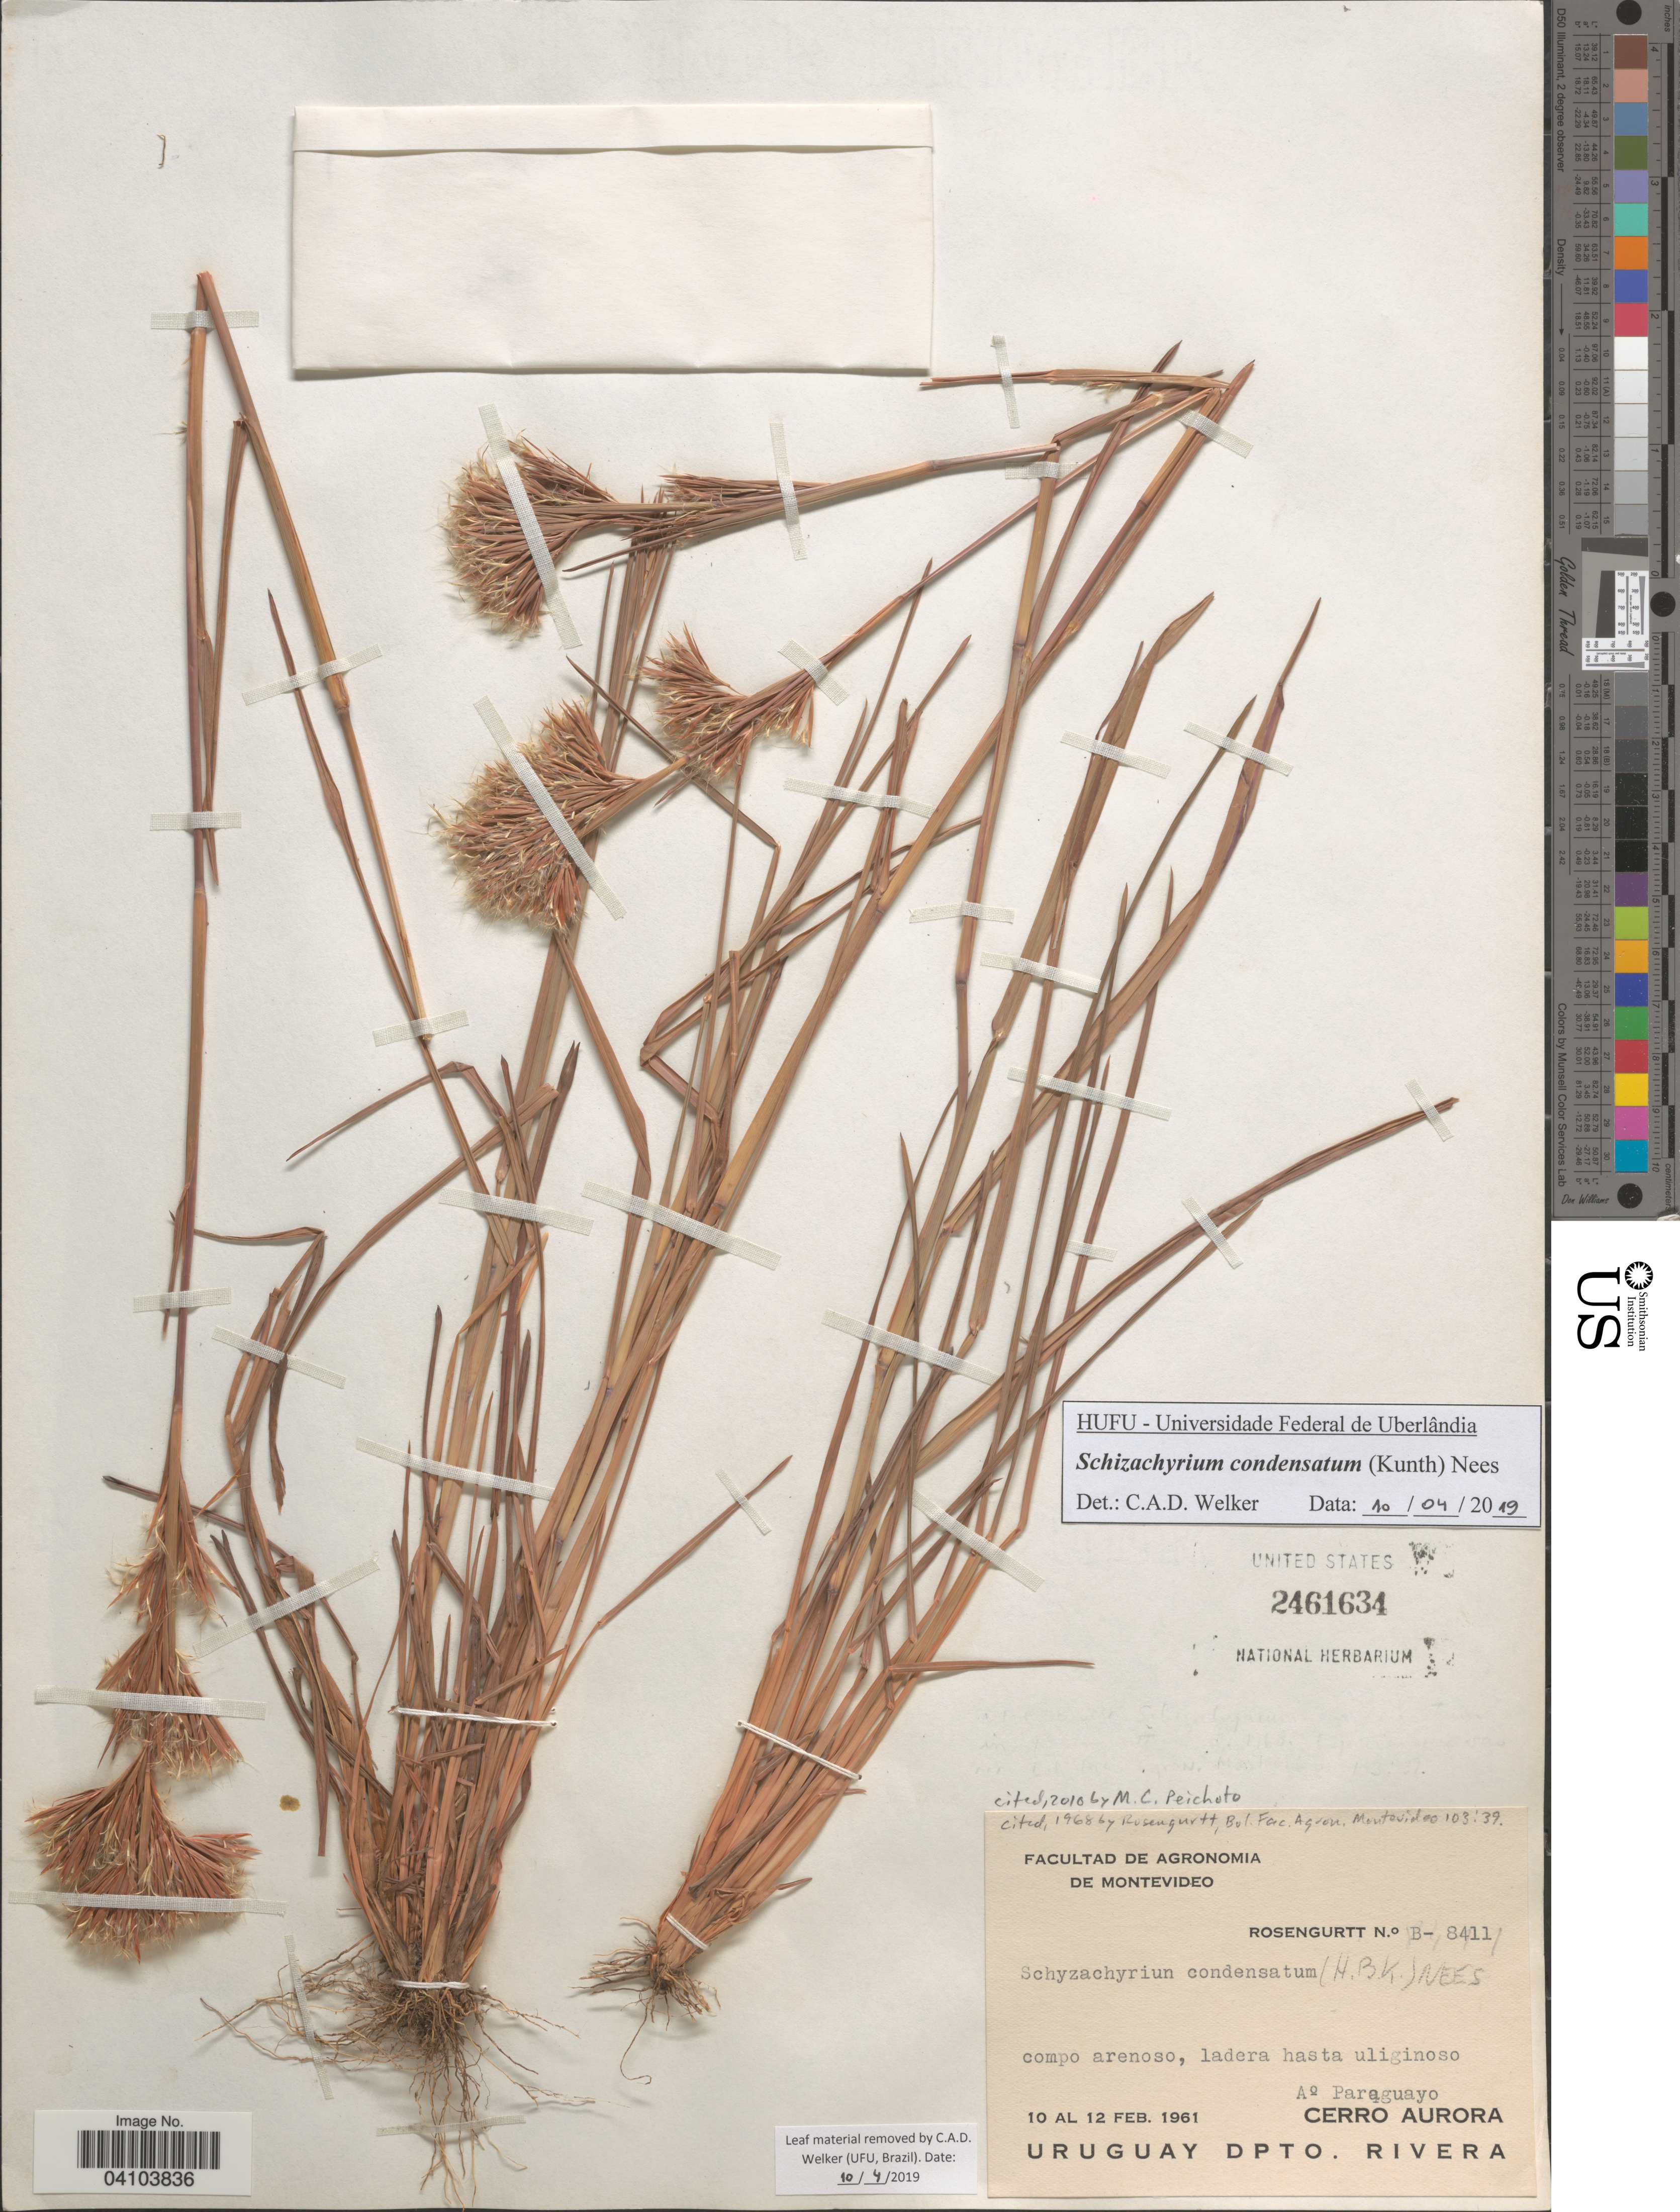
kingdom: Plantae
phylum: Tracheophyta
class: Liliopsida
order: Poales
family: Poaceae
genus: Schizachyrium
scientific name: Schizachyrium condensatum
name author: (Kunth) Nees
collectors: Rosengurtt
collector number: B-8411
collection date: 1961-02-10/1961-02-12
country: Uruguay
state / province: Rivera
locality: Ao. Paraguayo. Cerro Aurora. Dpto. Rivera.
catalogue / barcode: US 2461634